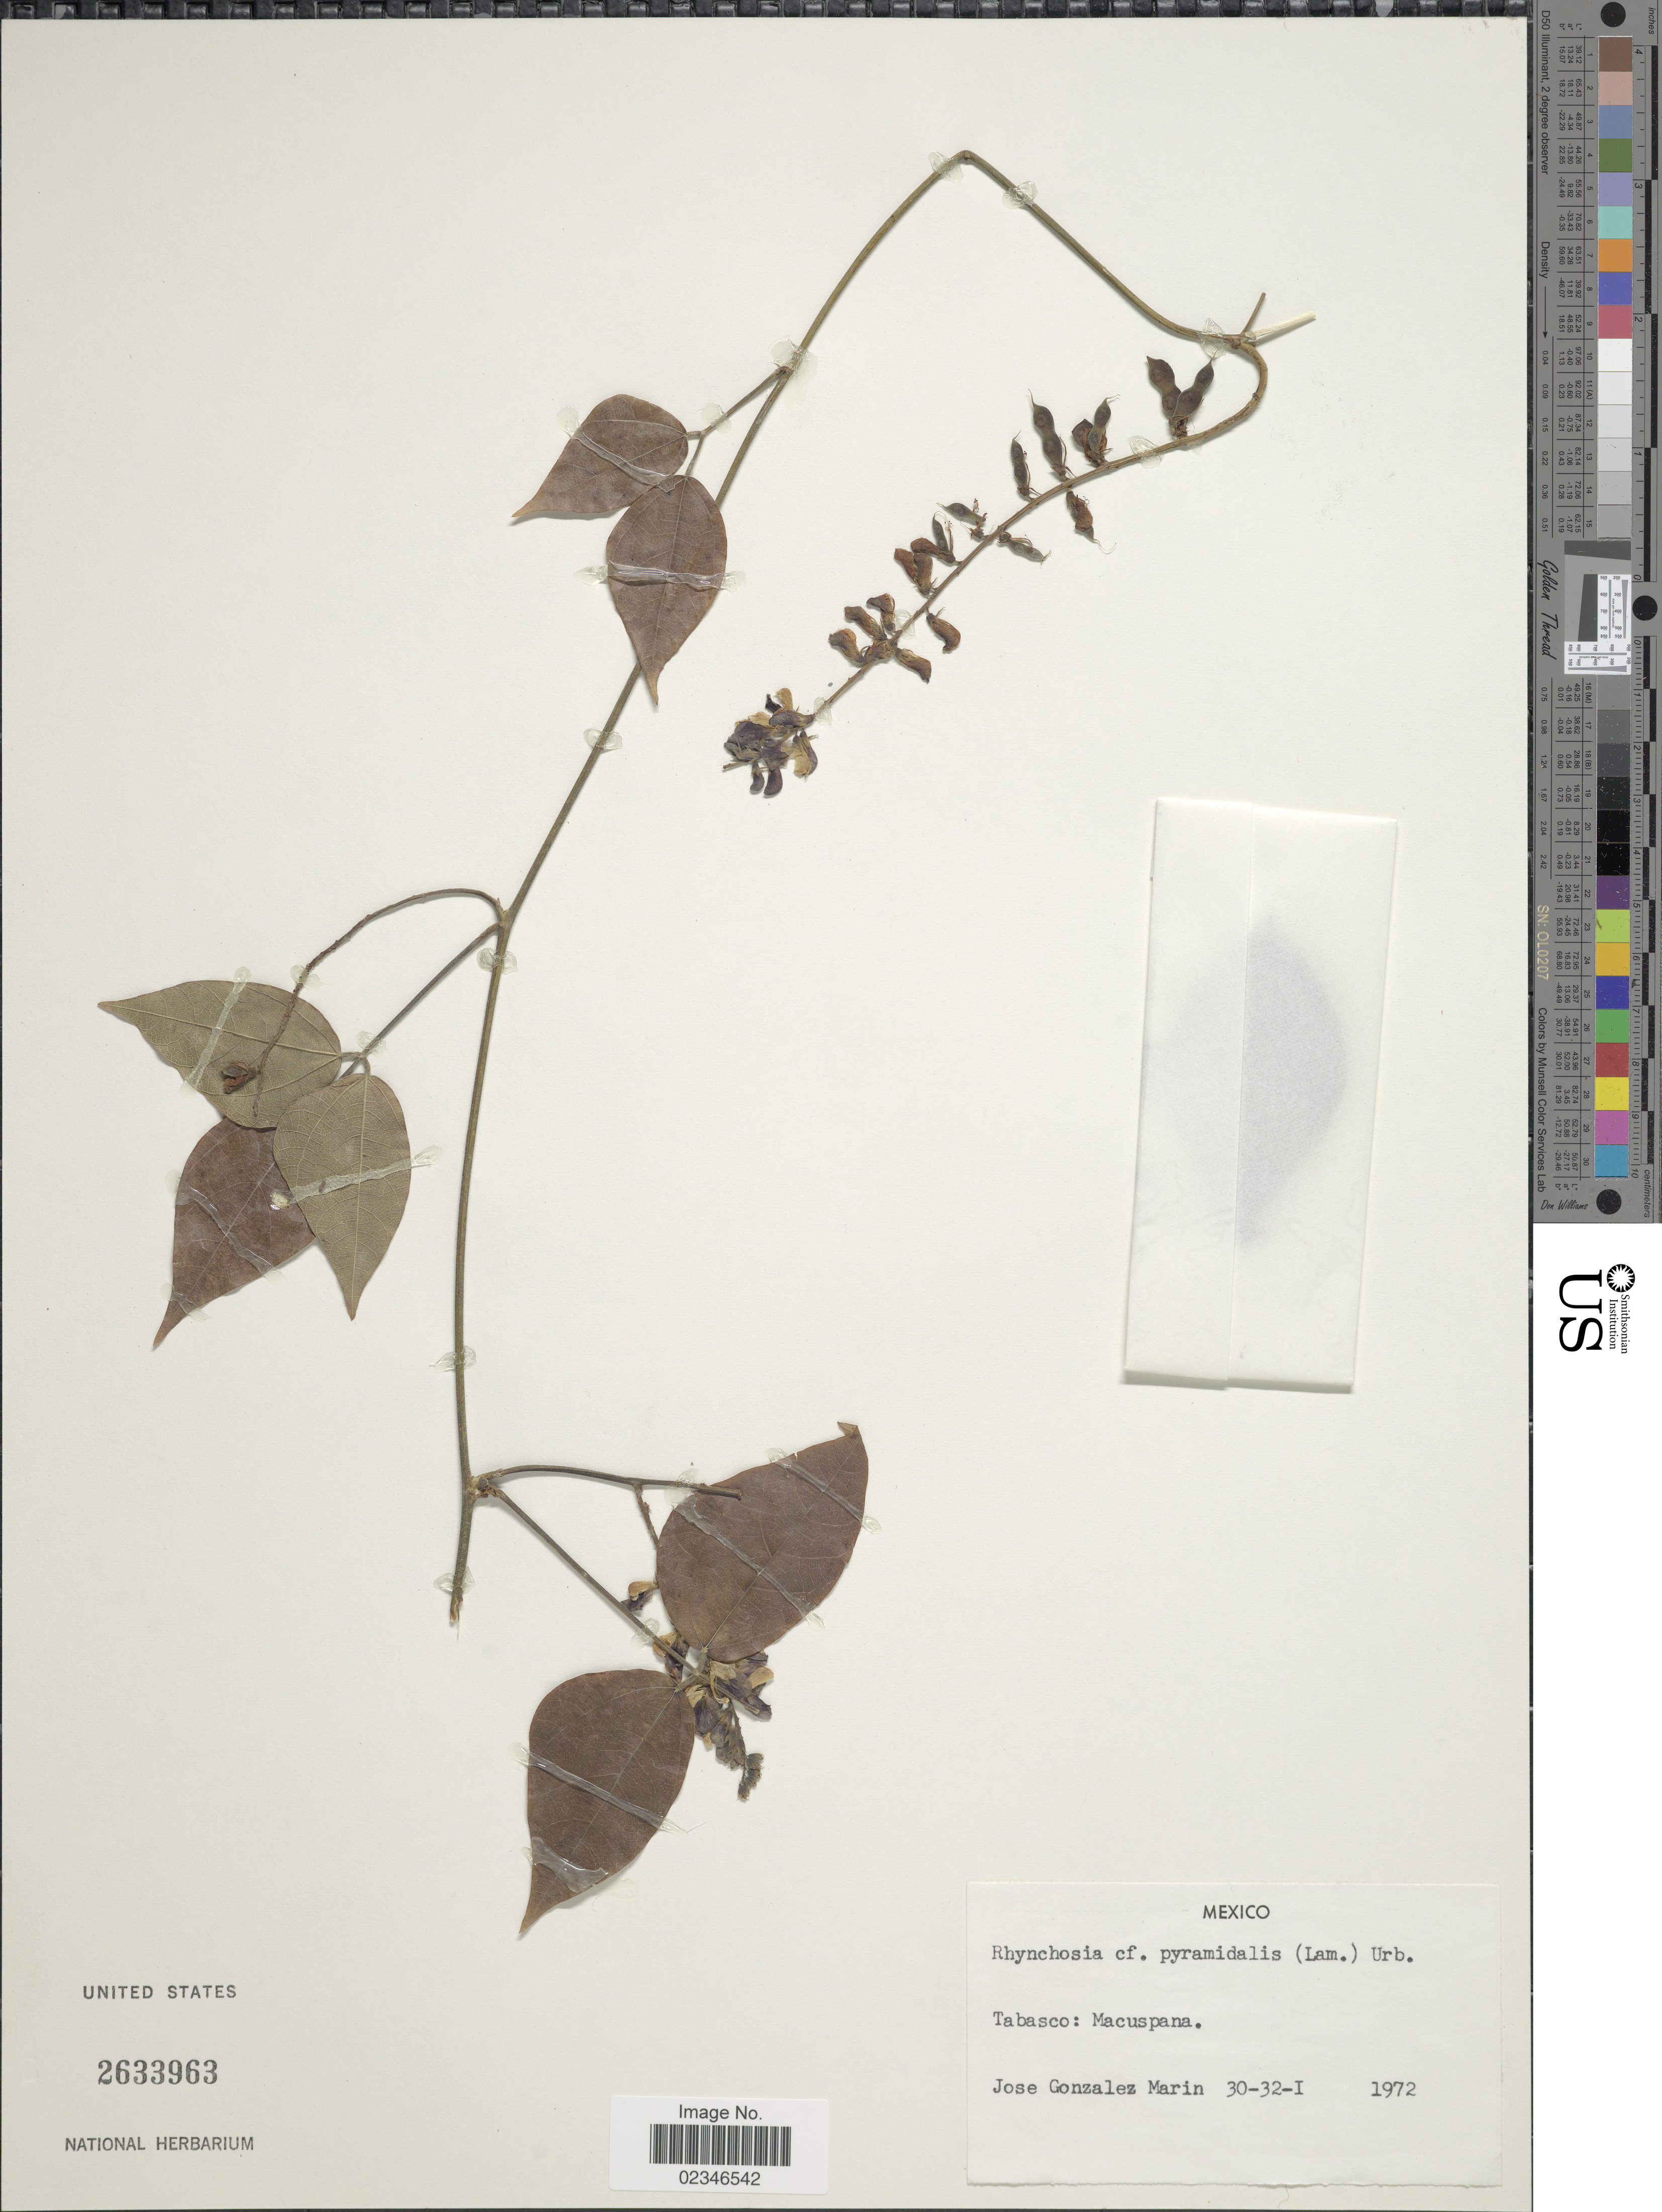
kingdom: Plantae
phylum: Tracheophyta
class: Magnoliopsida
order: Fabales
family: Fabaceae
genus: Rhynchosia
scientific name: Rhynchosia pyramidalis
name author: (Lam.) Urb.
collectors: J. Marin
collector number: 1972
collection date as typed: Transcribed d/m/y: 30/1/32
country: Mexico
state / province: Tabasco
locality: Tabasco: Macuspana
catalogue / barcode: US 2633963